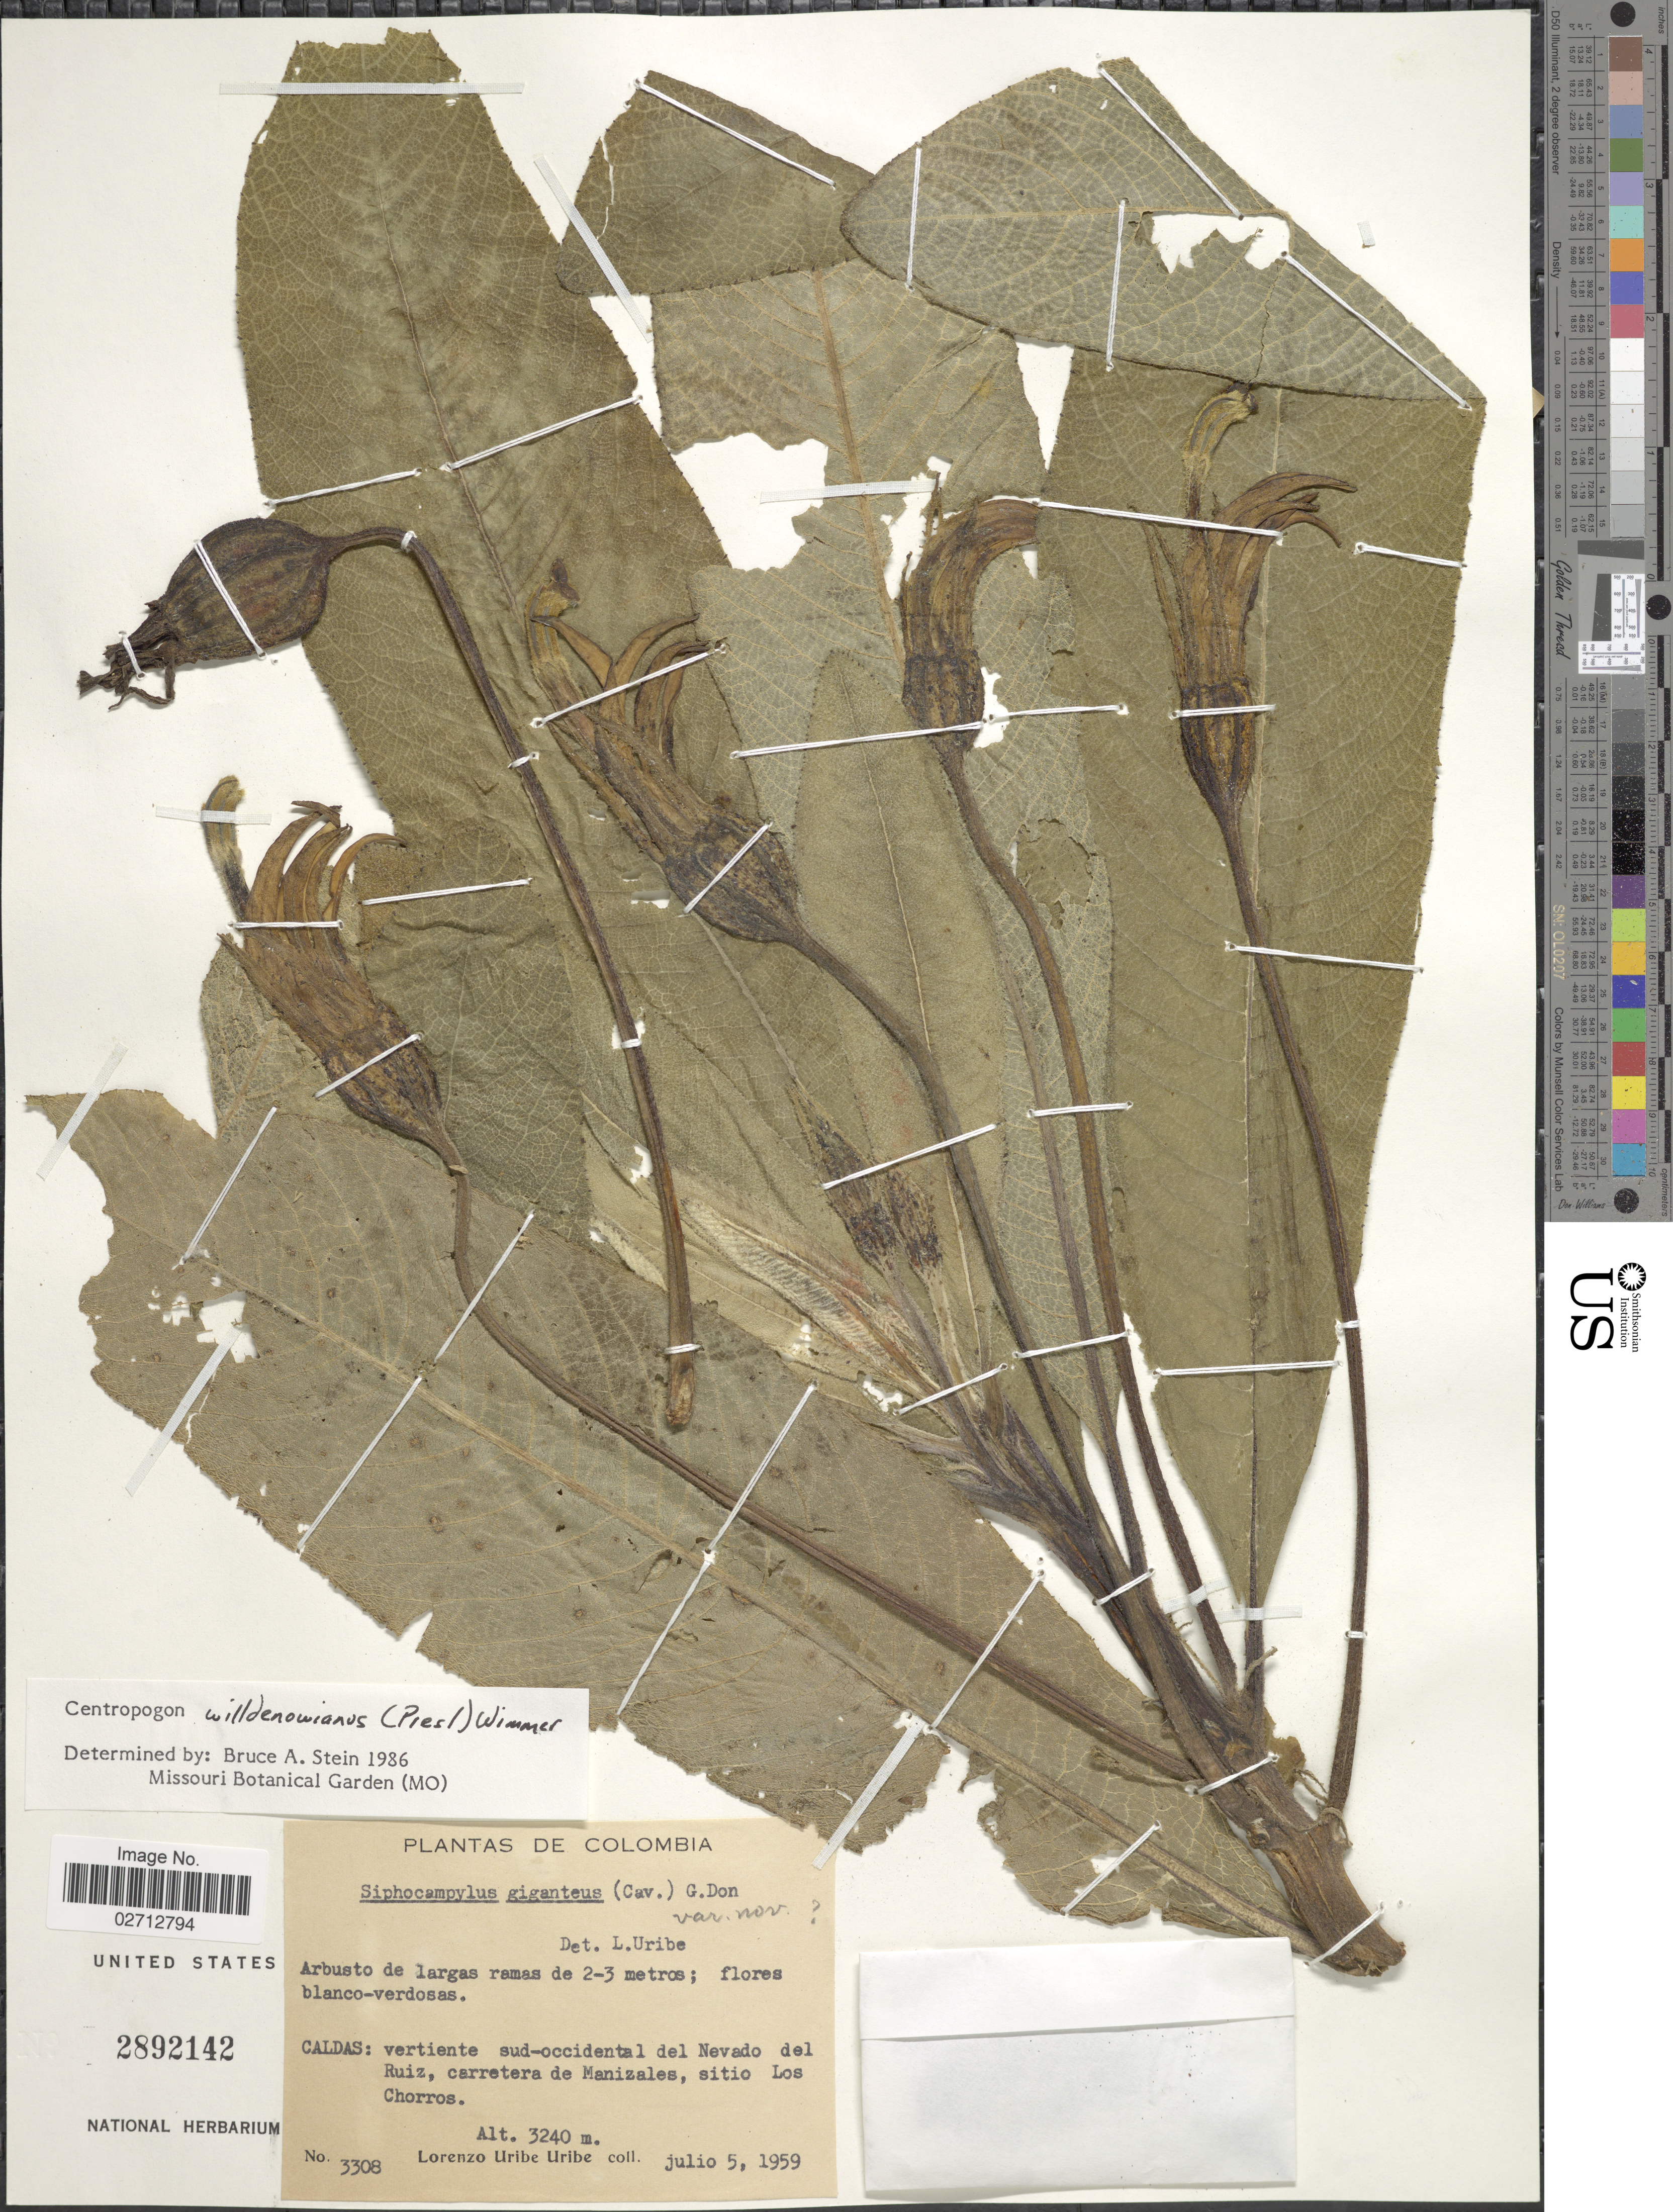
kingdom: Plantae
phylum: Tracheophyta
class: Magnoliopsida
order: Asterales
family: Campanulaceae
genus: Centropogon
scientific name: Centropogon willdenowianus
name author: (A. DC.) E. Wimm.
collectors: L. Uribe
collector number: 3308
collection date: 1959-07-05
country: Colombia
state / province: Caldas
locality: Vertiente sud-occidental del Nevado del Ruiz, carretera de Manizales, sitio Los Chorros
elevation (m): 3240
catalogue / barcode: US 2892142